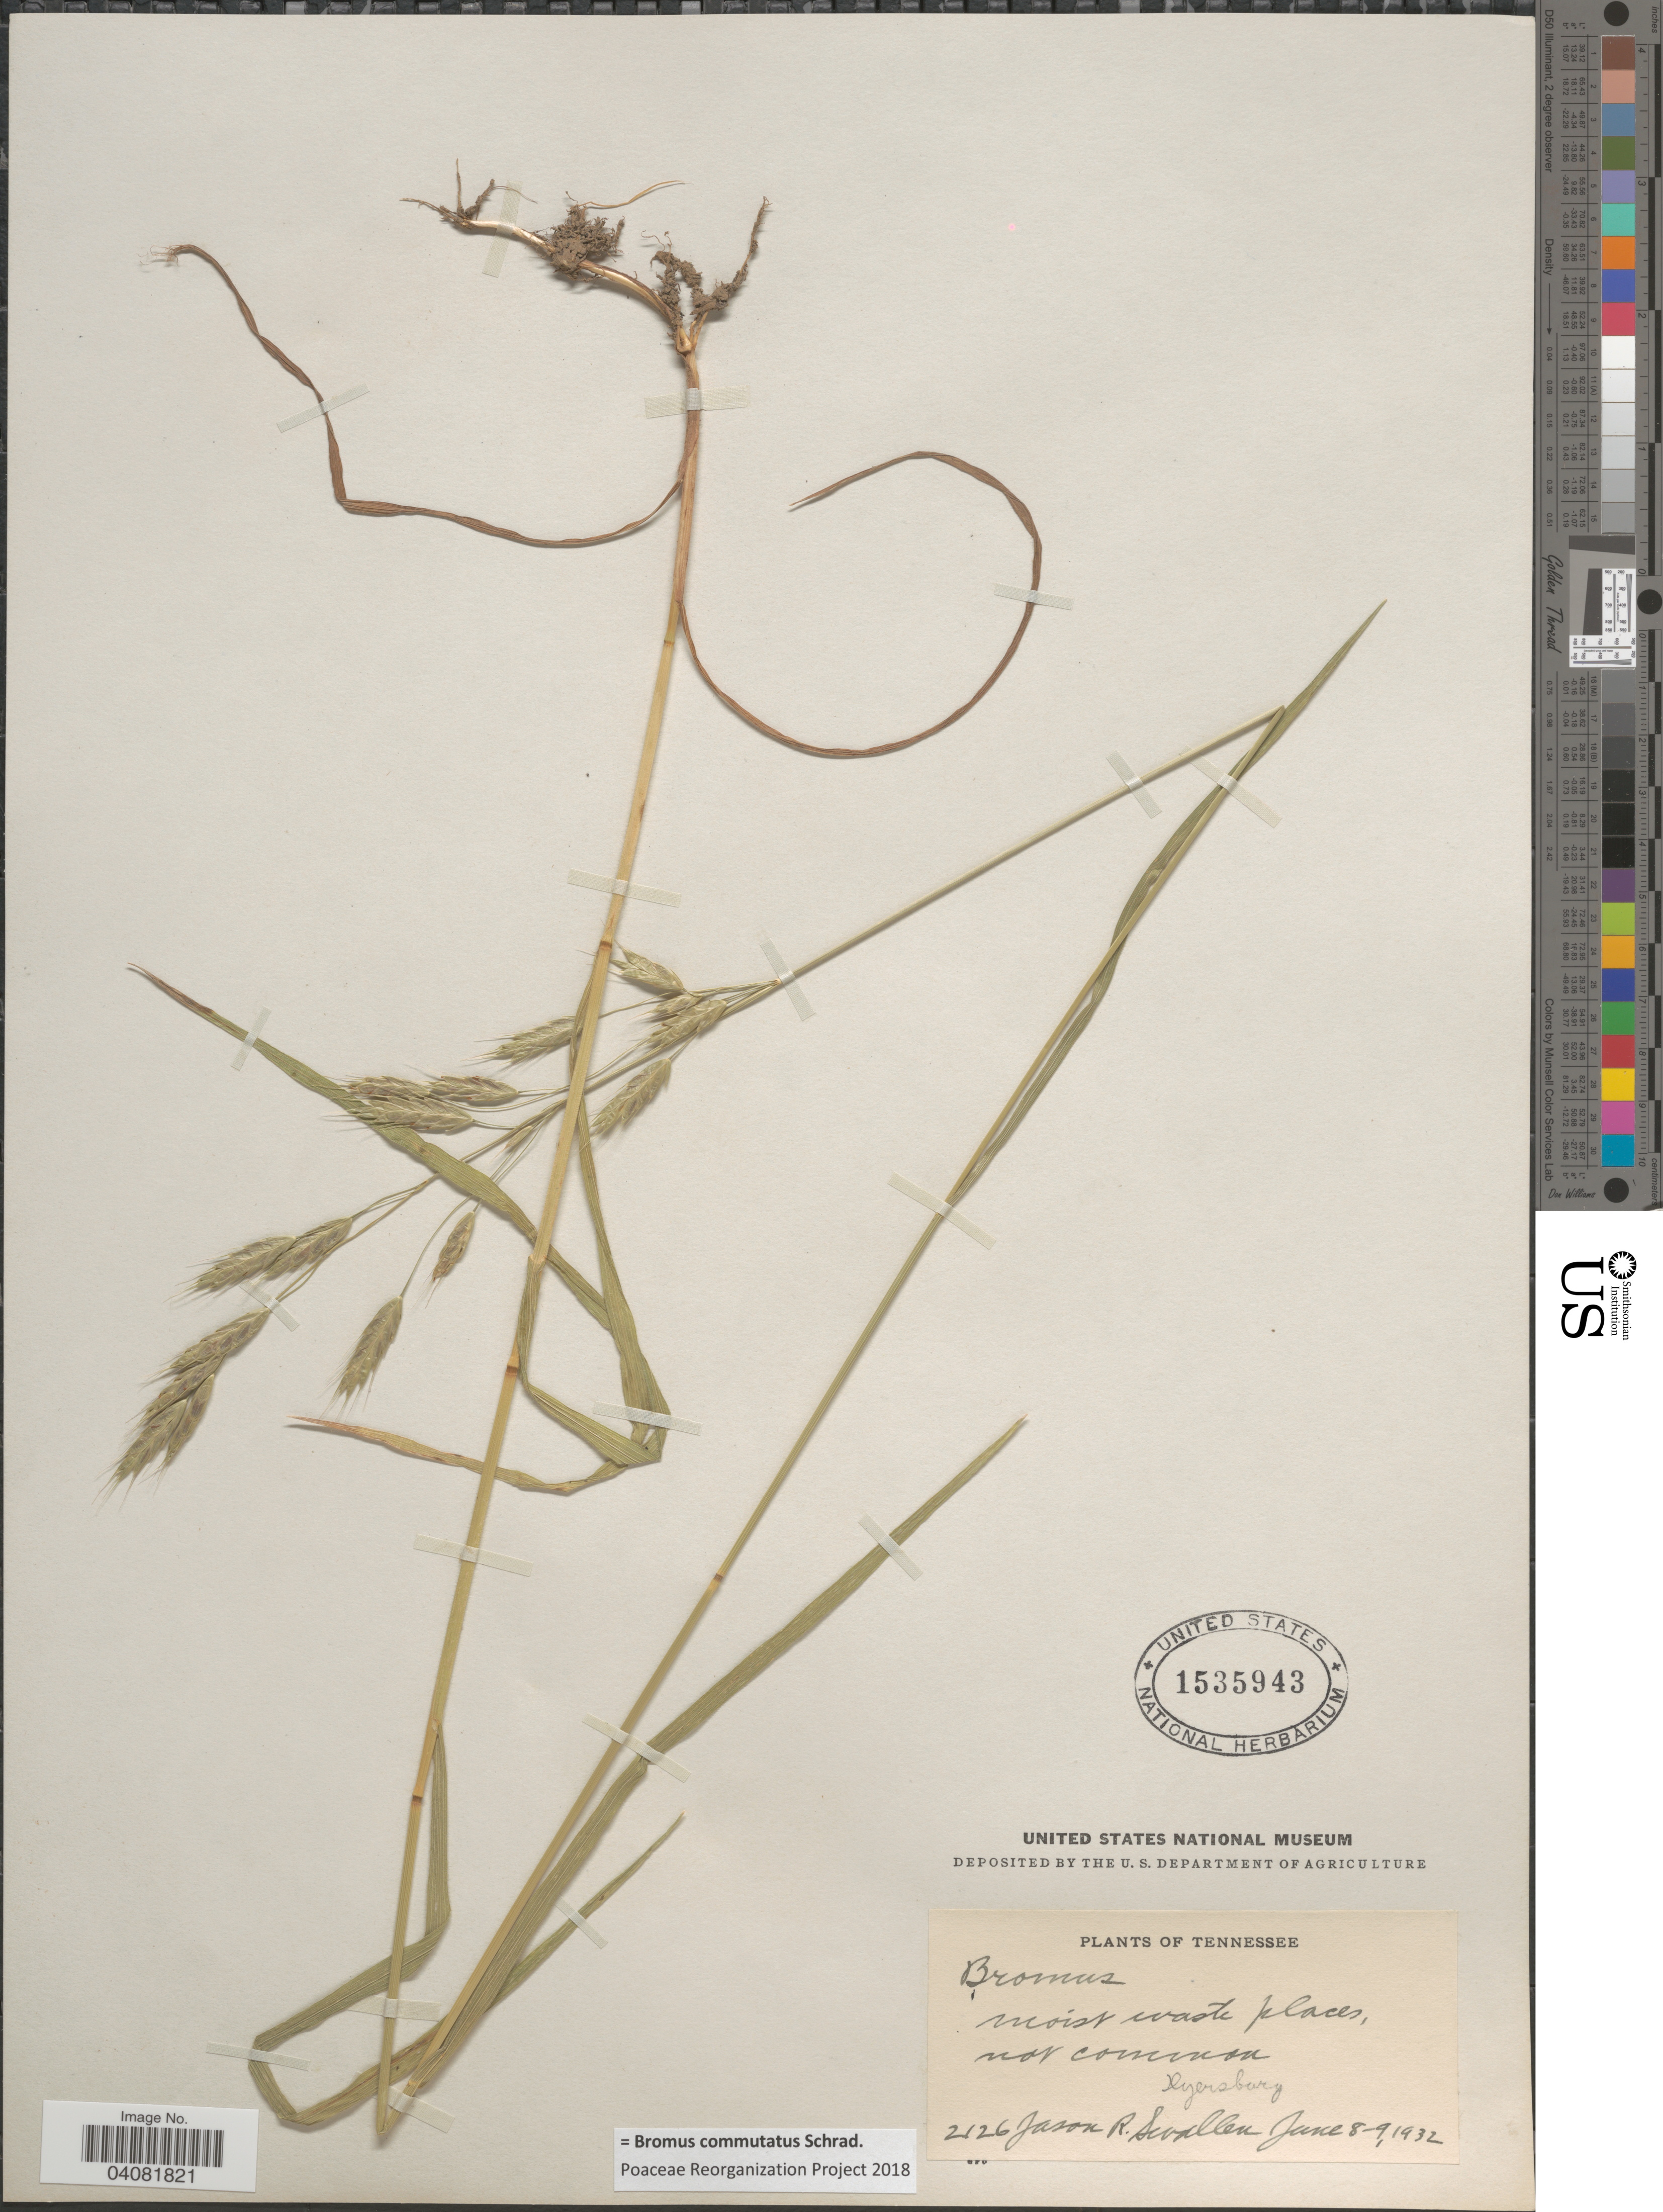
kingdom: Plantae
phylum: Tracheophyta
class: Liliopsida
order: Poales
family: Poaceae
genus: Bromus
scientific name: Bromus commutatus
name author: Schrad.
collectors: J. R. Swallen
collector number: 2126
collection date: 1932-06-08/1932-06-09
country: United States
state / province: Tennessee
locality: Moist waste places, not common. Dyersburg.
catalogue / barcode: US 1535943